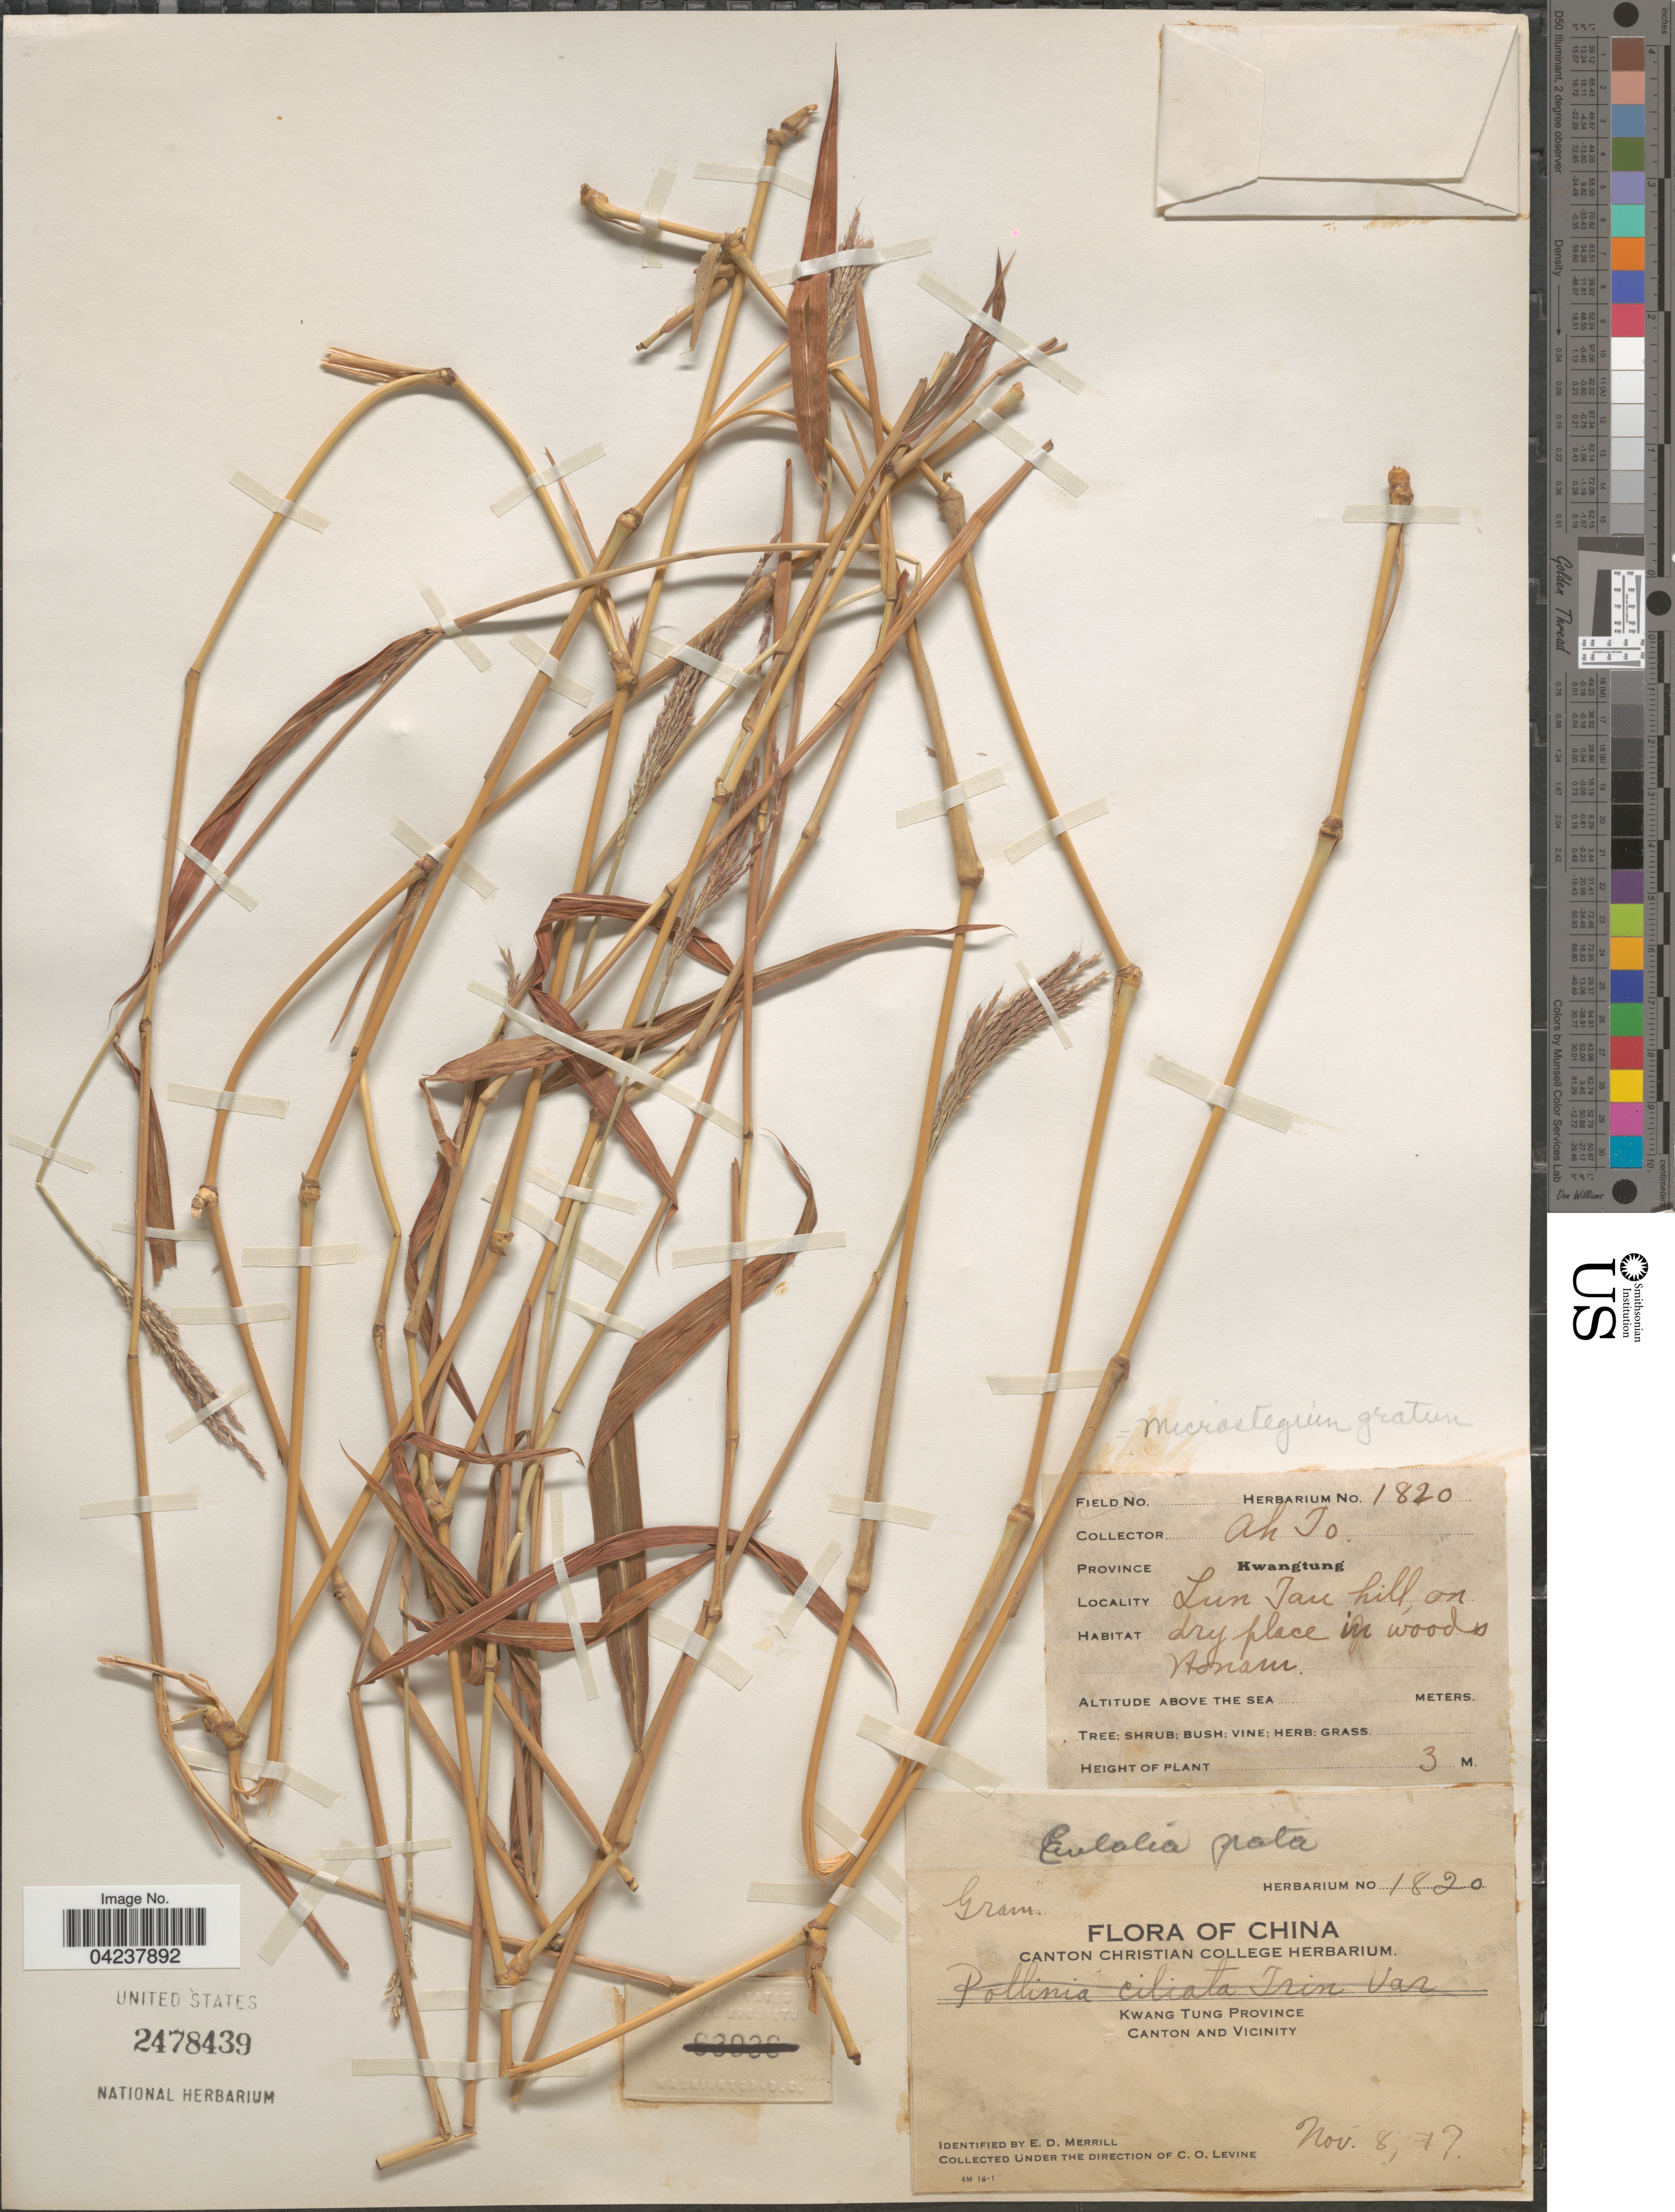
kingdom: Plantae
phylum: Tracheophyta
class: Liliopsida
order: Poales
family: Poaceae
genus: Microstegium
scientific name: Microstegium fasciculatum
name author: (L.) Henr.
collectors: A. To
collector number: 1820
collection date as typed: Transcribed d/m/y: 8/11/17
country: China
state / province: Guangdong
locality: Lun Tau hill, on dry place in woods. Honam. Kwang Tung Province. Canton and Vicinity.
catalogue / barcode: US 2478439